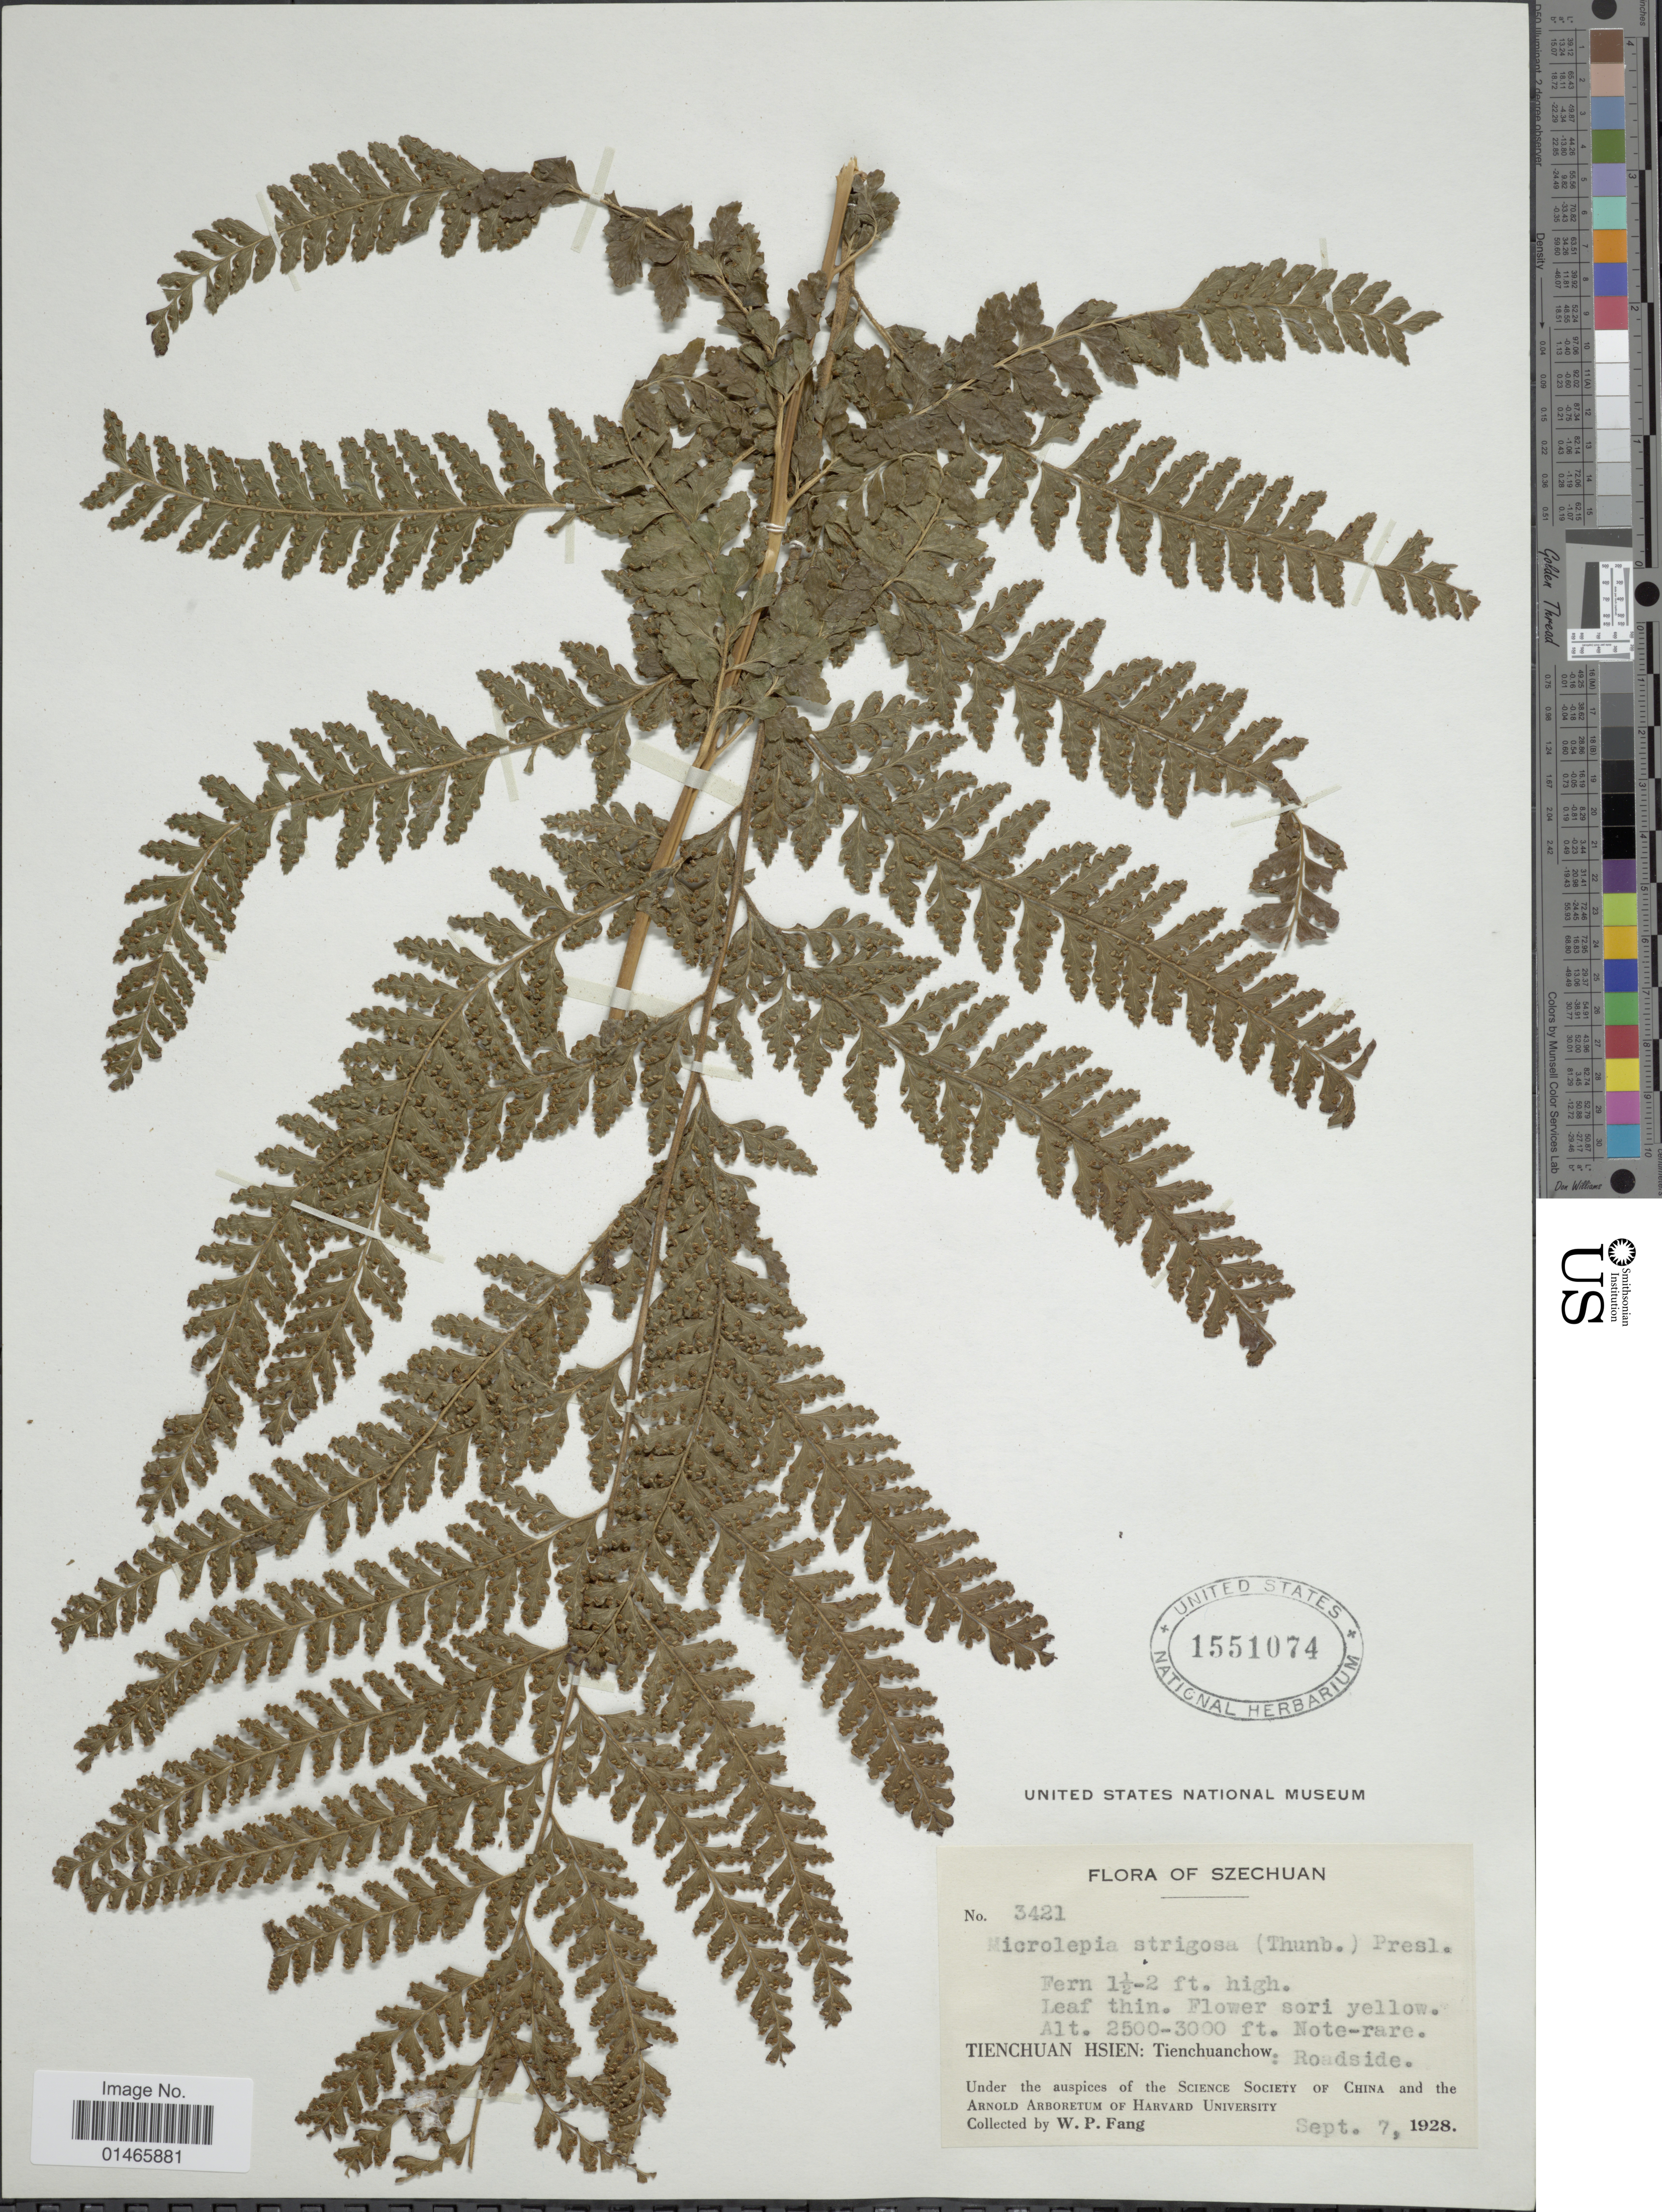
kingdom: Plantae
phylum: Tracheophyta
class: Polypodiopsida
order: Polypodiales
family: Dennstaedtiaceae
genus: Microlepia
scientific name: Microlepia strigosa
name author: (Thunb.) J. Presl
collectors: W. P. Fang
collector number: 3421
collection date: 1928-09-07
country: China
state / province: Sichuan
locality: Tienchuan Hsien: Tienchuanchow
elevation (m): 762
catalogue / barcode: US 1551074